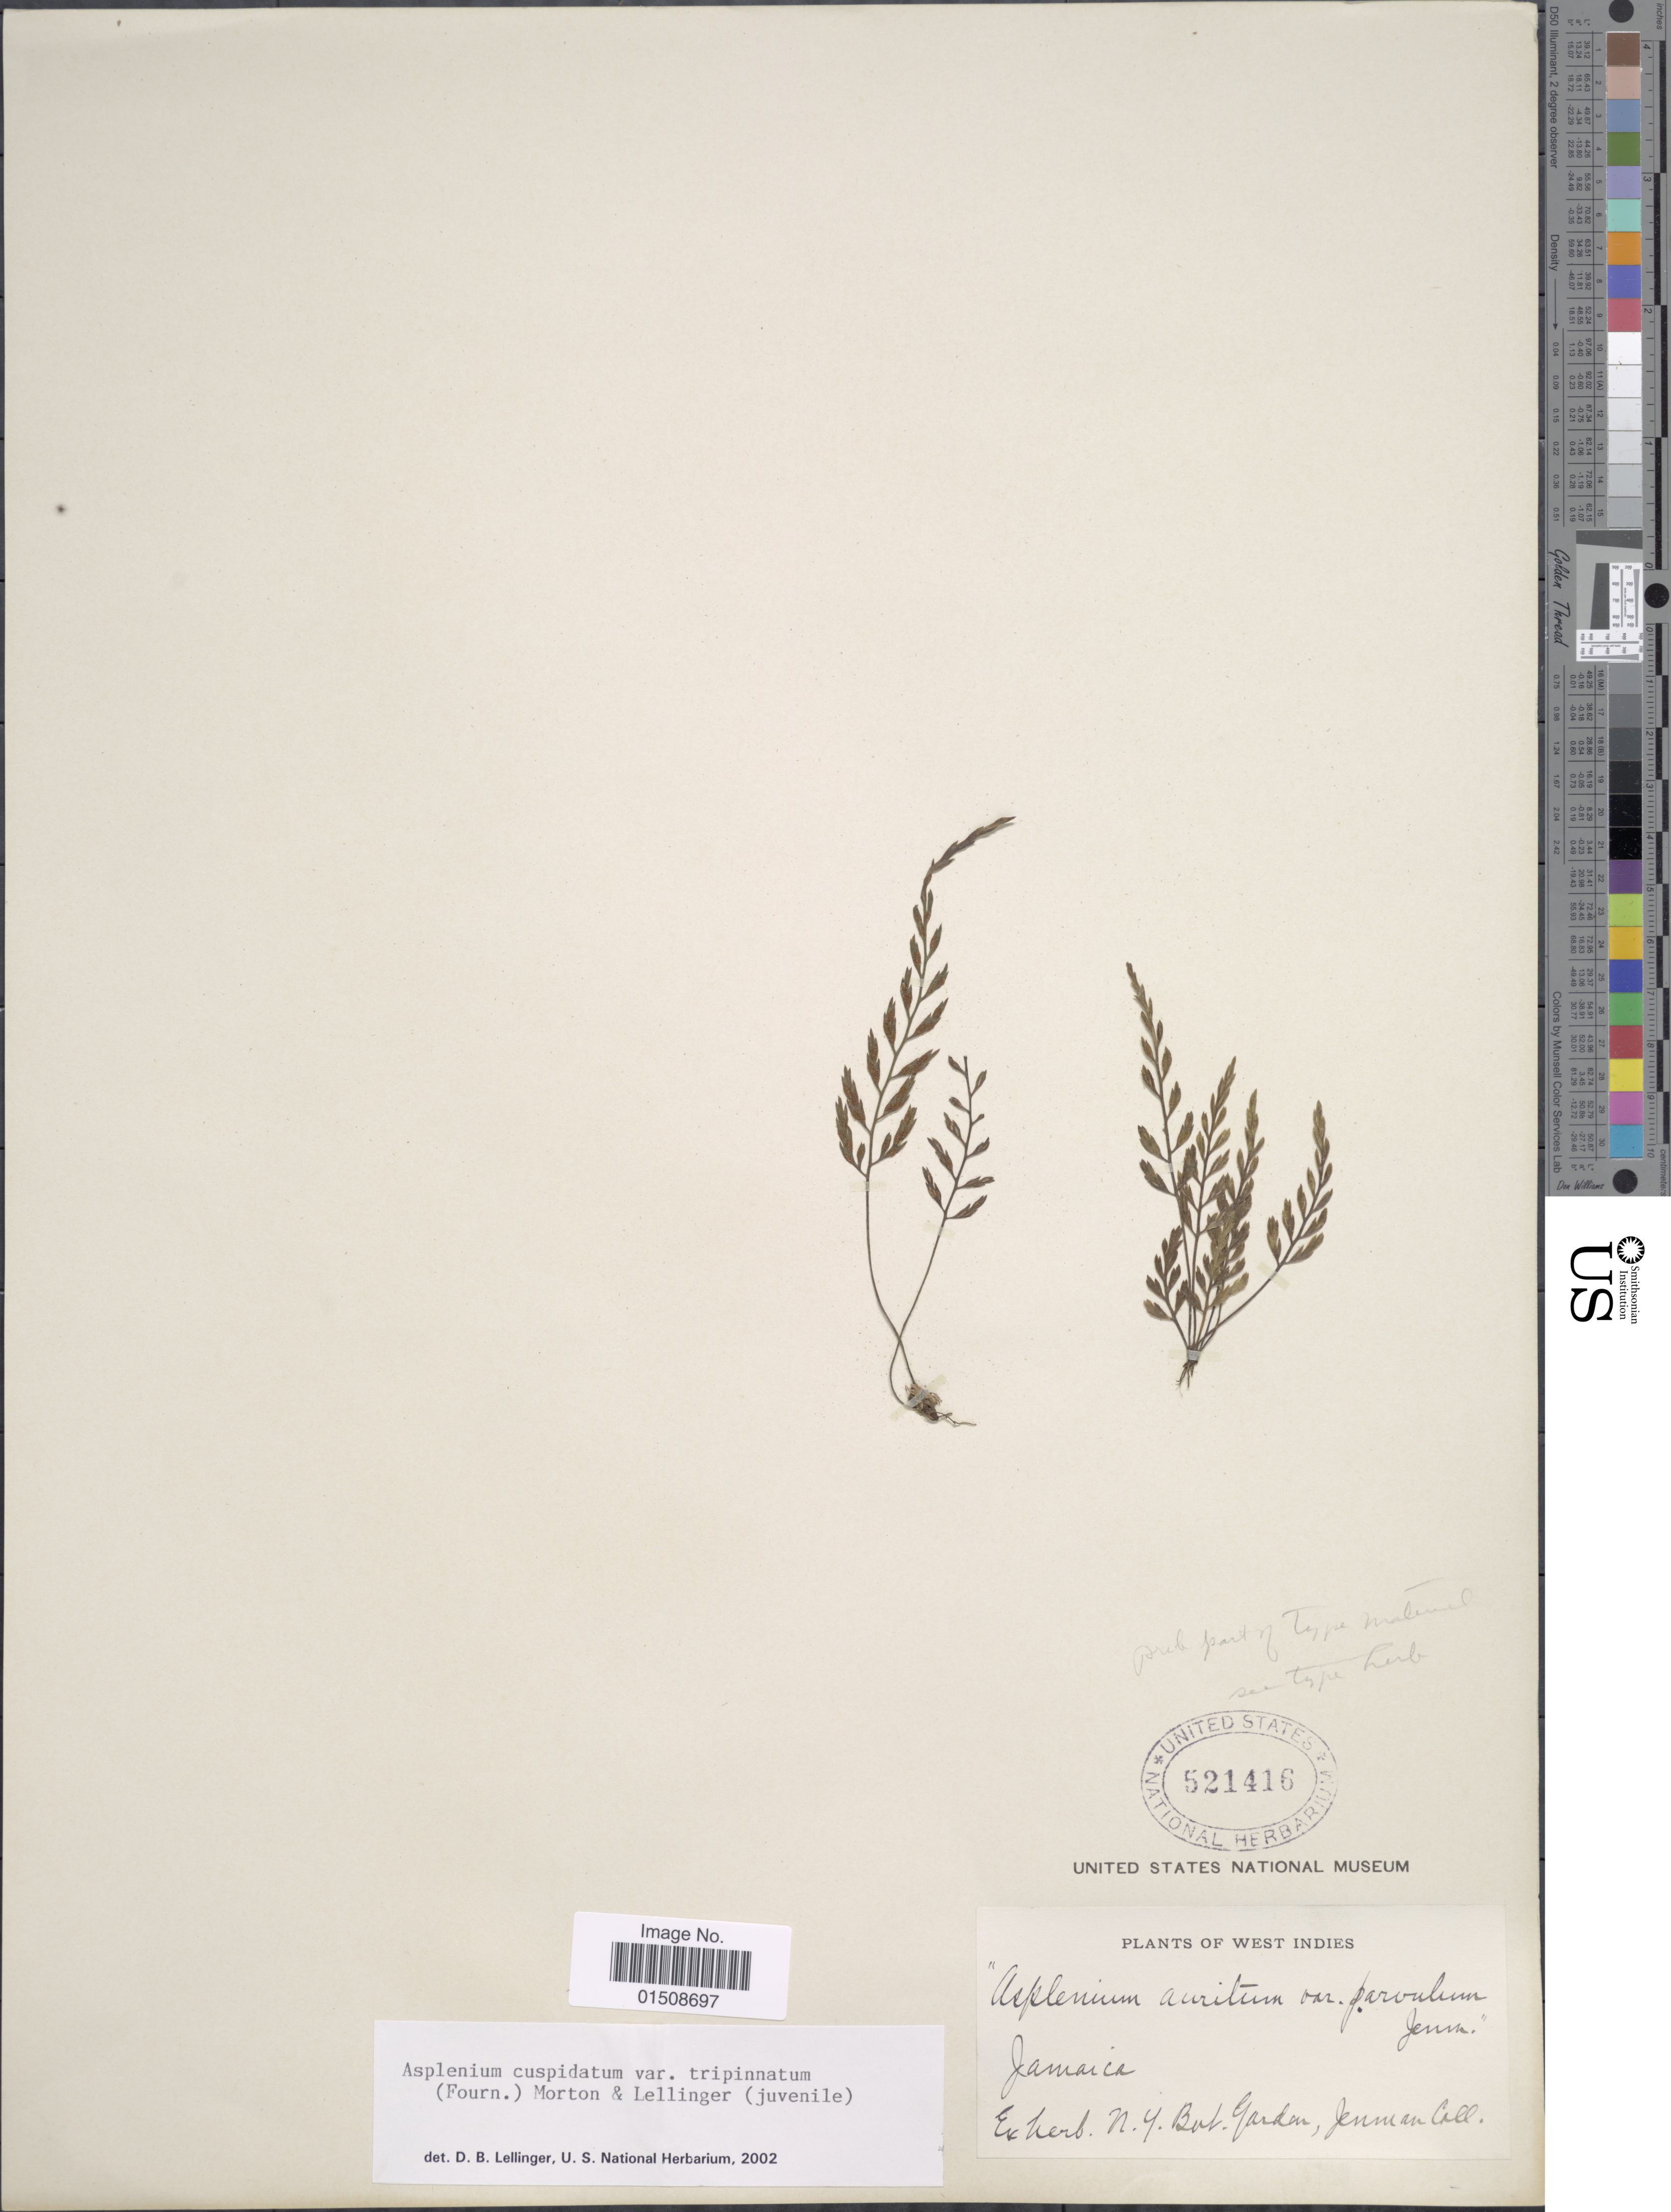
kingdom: Plantae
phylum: Tracheophyta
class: Polypodiopsida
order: Polypodiales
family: Aspleniaceae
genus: Asplenium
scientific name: Asplenium cuspidatum var. tripinnatum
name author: (E. Fourn.) C.V. Morton & Lellinger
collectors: -. Jenman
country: Jamaica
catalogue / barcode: US 521416